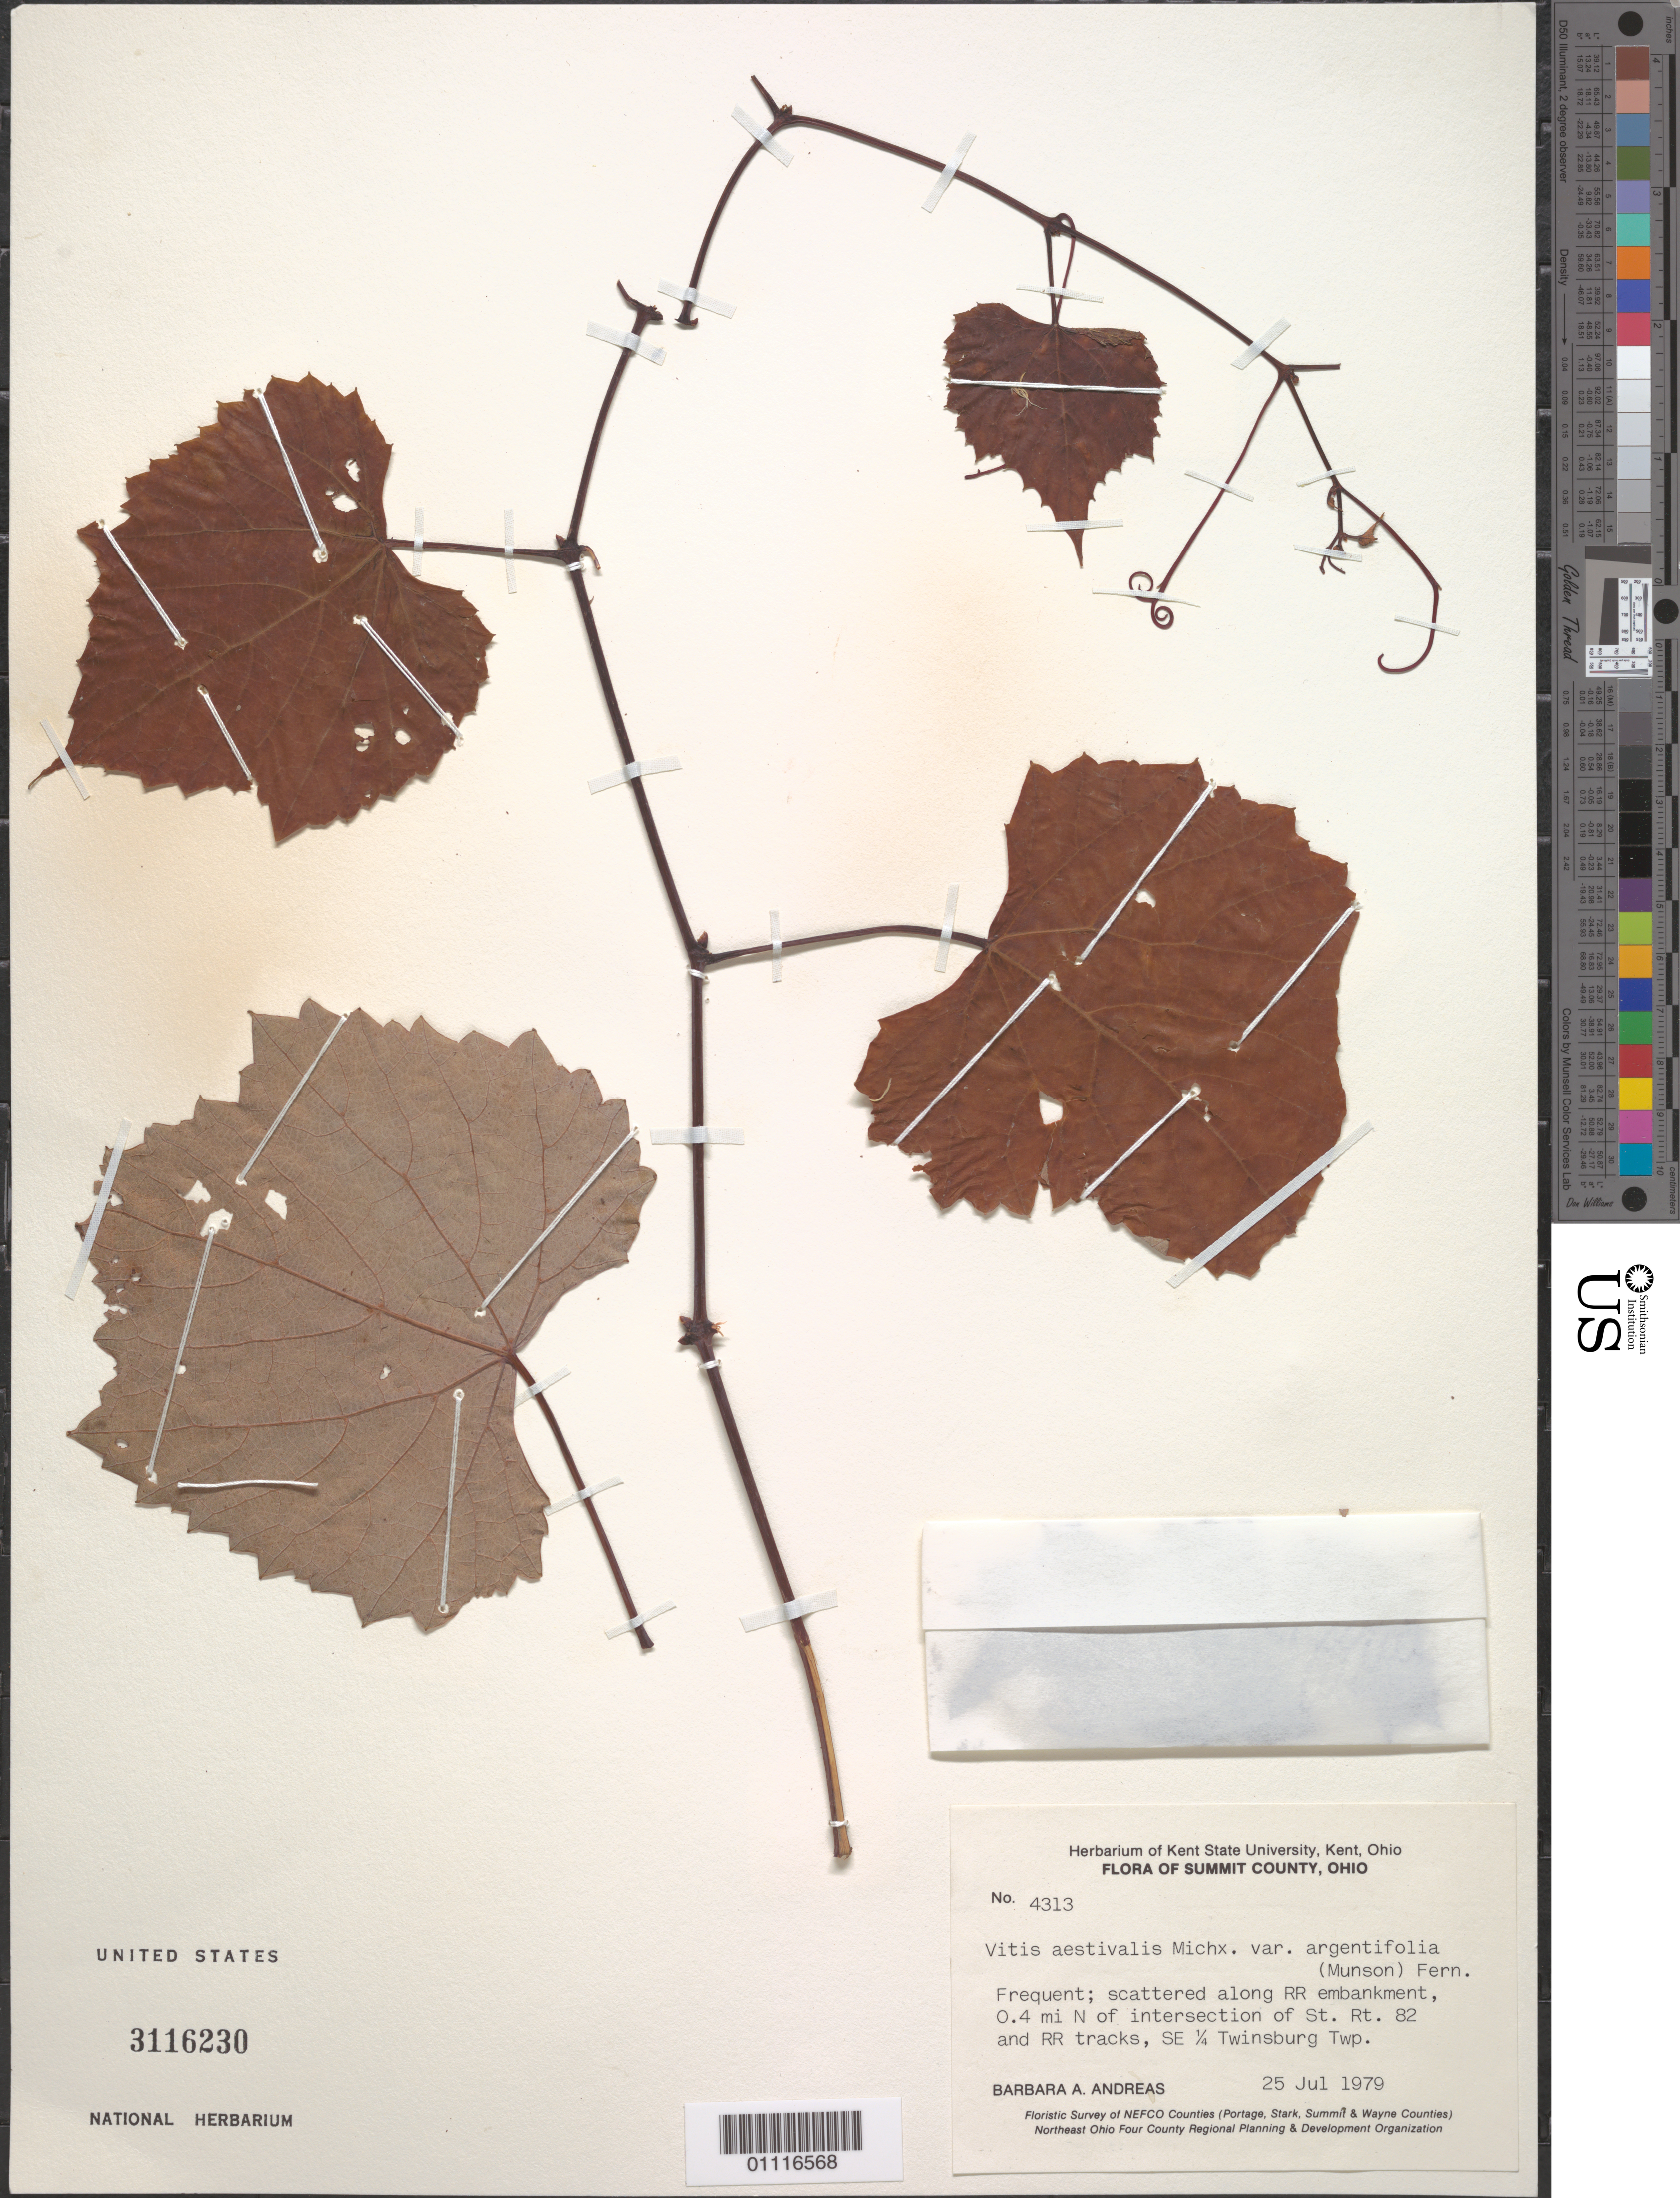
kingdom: Plantae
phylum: Tracheophyta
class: Magnoliopsida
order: Vitales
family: Vitaceae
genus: Vitis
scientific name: Vitis aestivalis var. argentifolia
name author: Michx.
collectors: B. A. Andreas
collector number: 4313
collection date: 1979-07-25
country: United States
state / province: Ohio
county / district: Summit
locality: scattered along RR embakment, 0.4 mi N of interscetion of St. Rt. 82 and RR tracks, SE 1/4 Twinsburg Twp.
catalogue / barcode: US 3116230